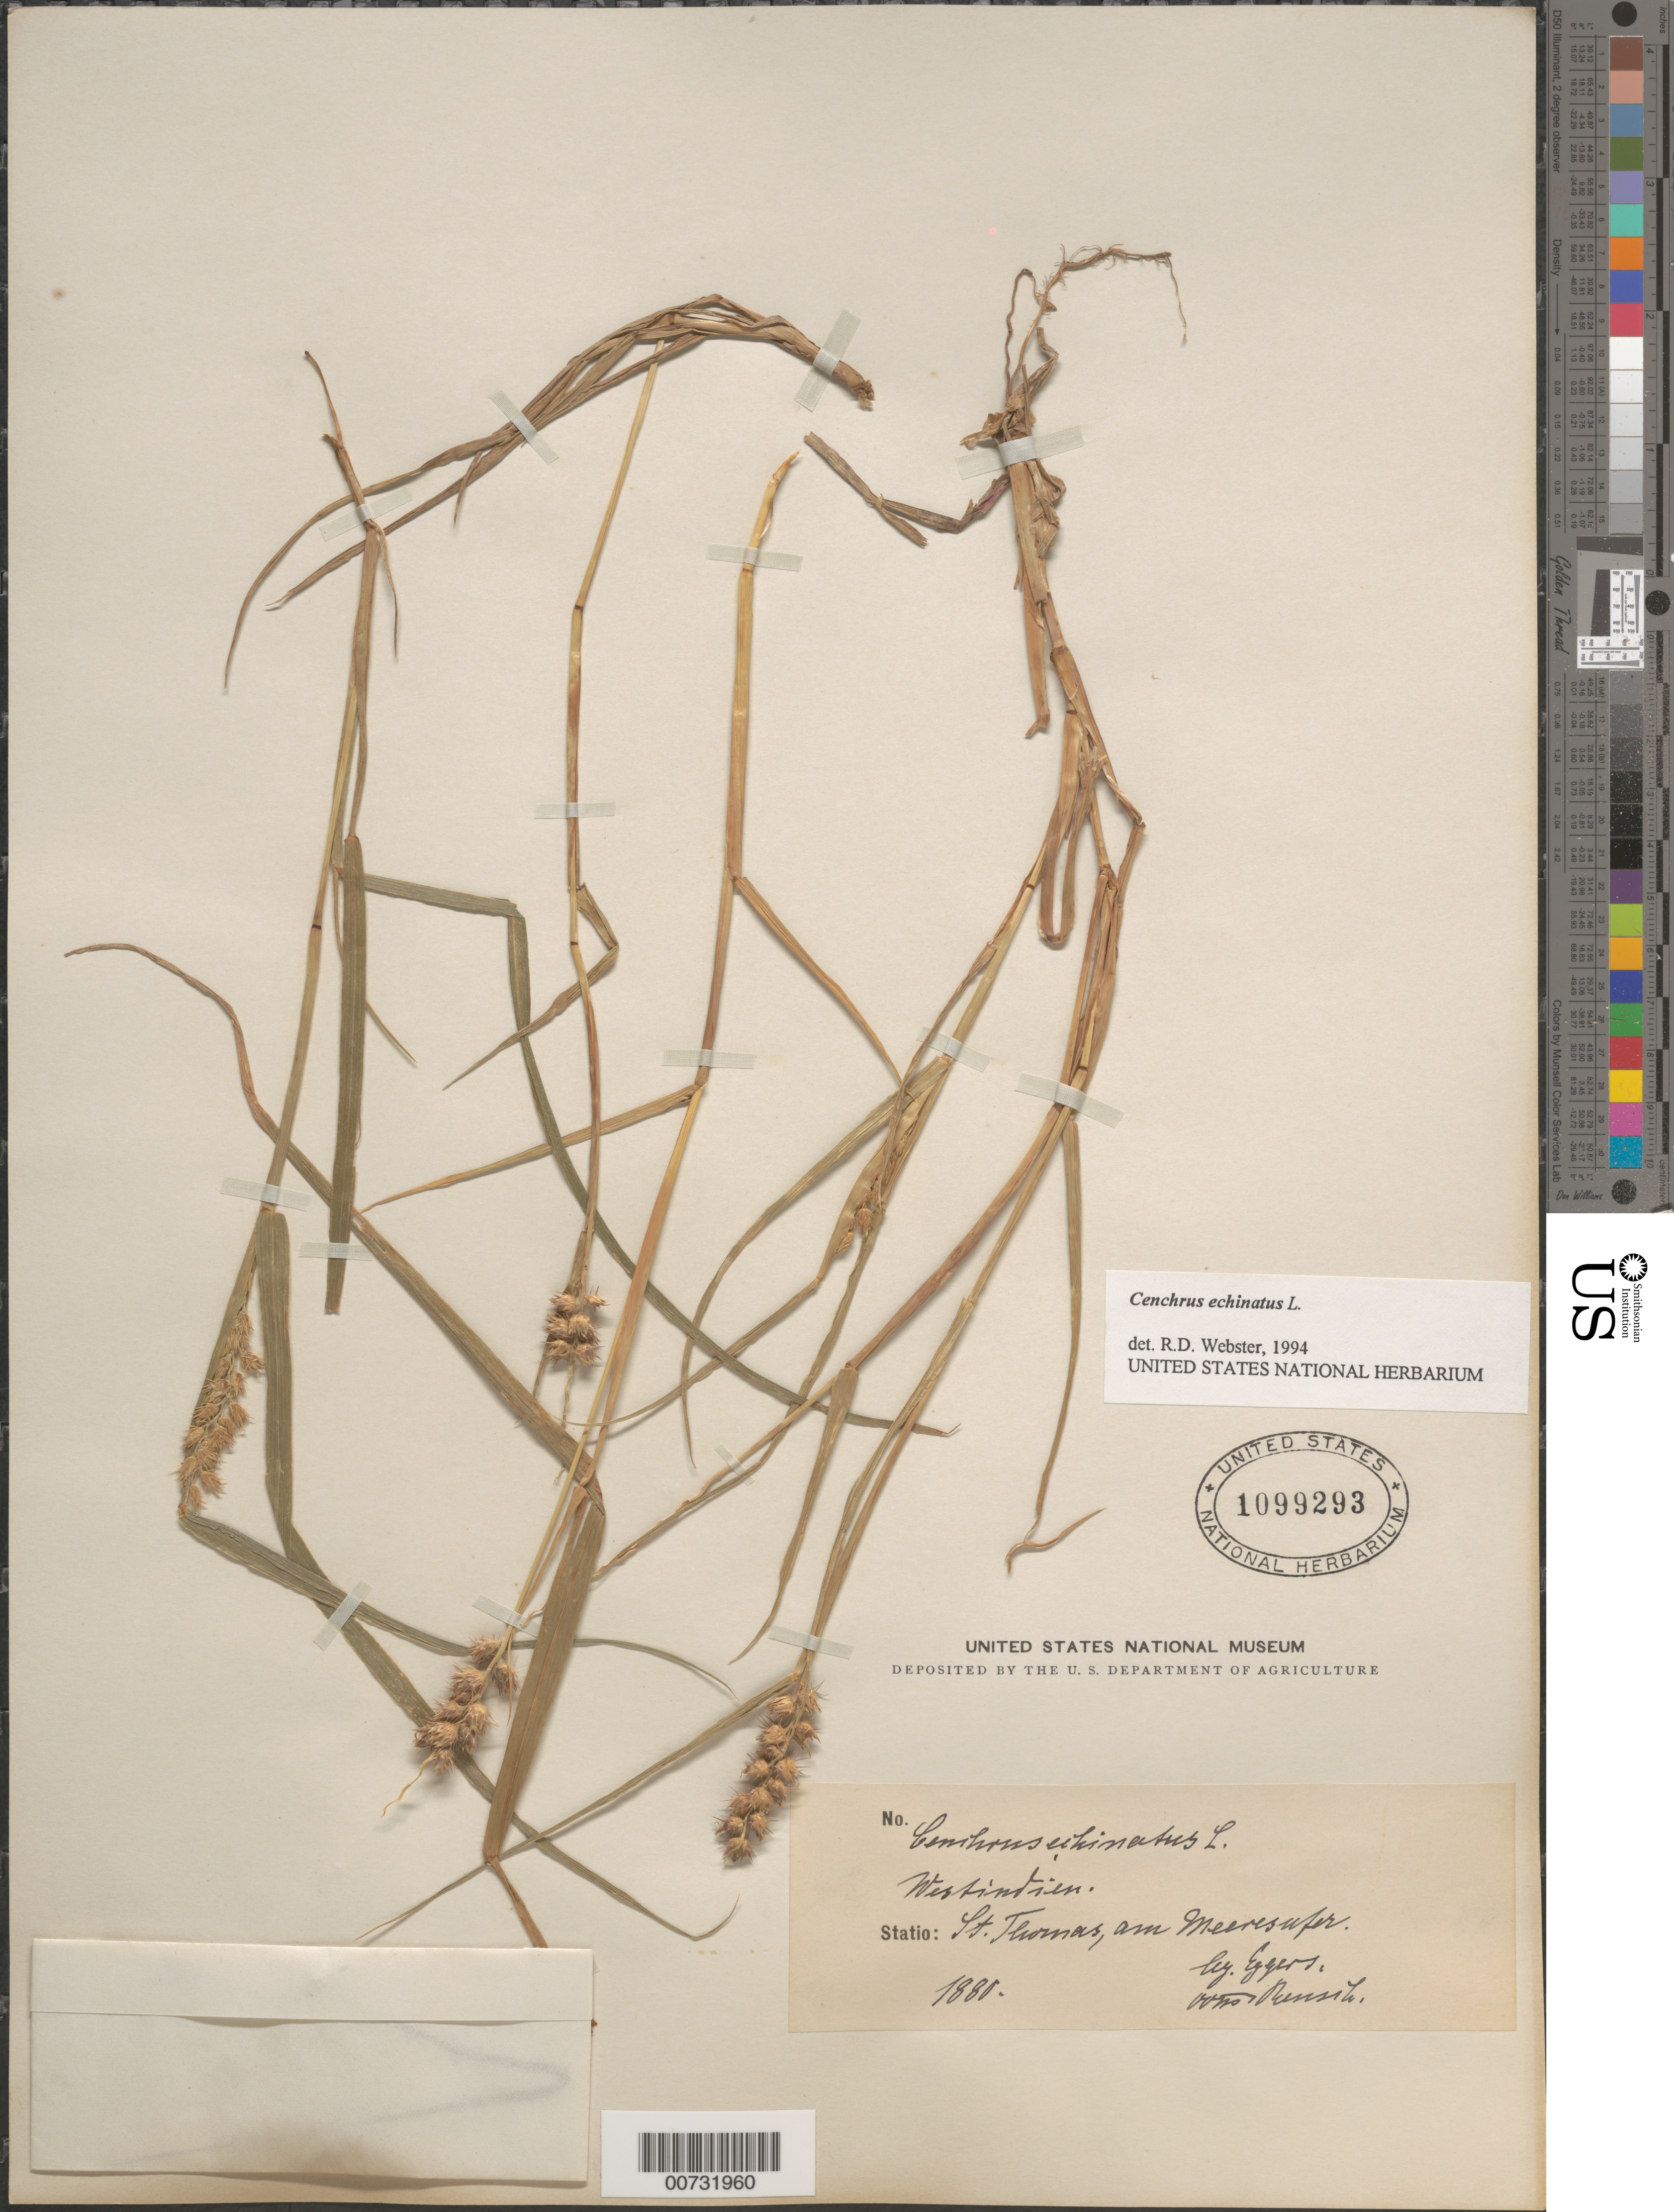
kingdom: Plantae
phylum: Tracheophyta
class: Liliopsida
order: Poales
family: Poaceae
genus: Cenchrus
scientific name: Cenchrus echinatus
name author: L.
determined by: Webster, Robert D.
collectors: H. F. A. von Eggers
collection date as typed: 1880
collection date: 1880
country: U.S. Virgin Islands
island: St. Thomas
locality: St. Thomas, am Meeresufer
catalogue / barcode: US 1099293